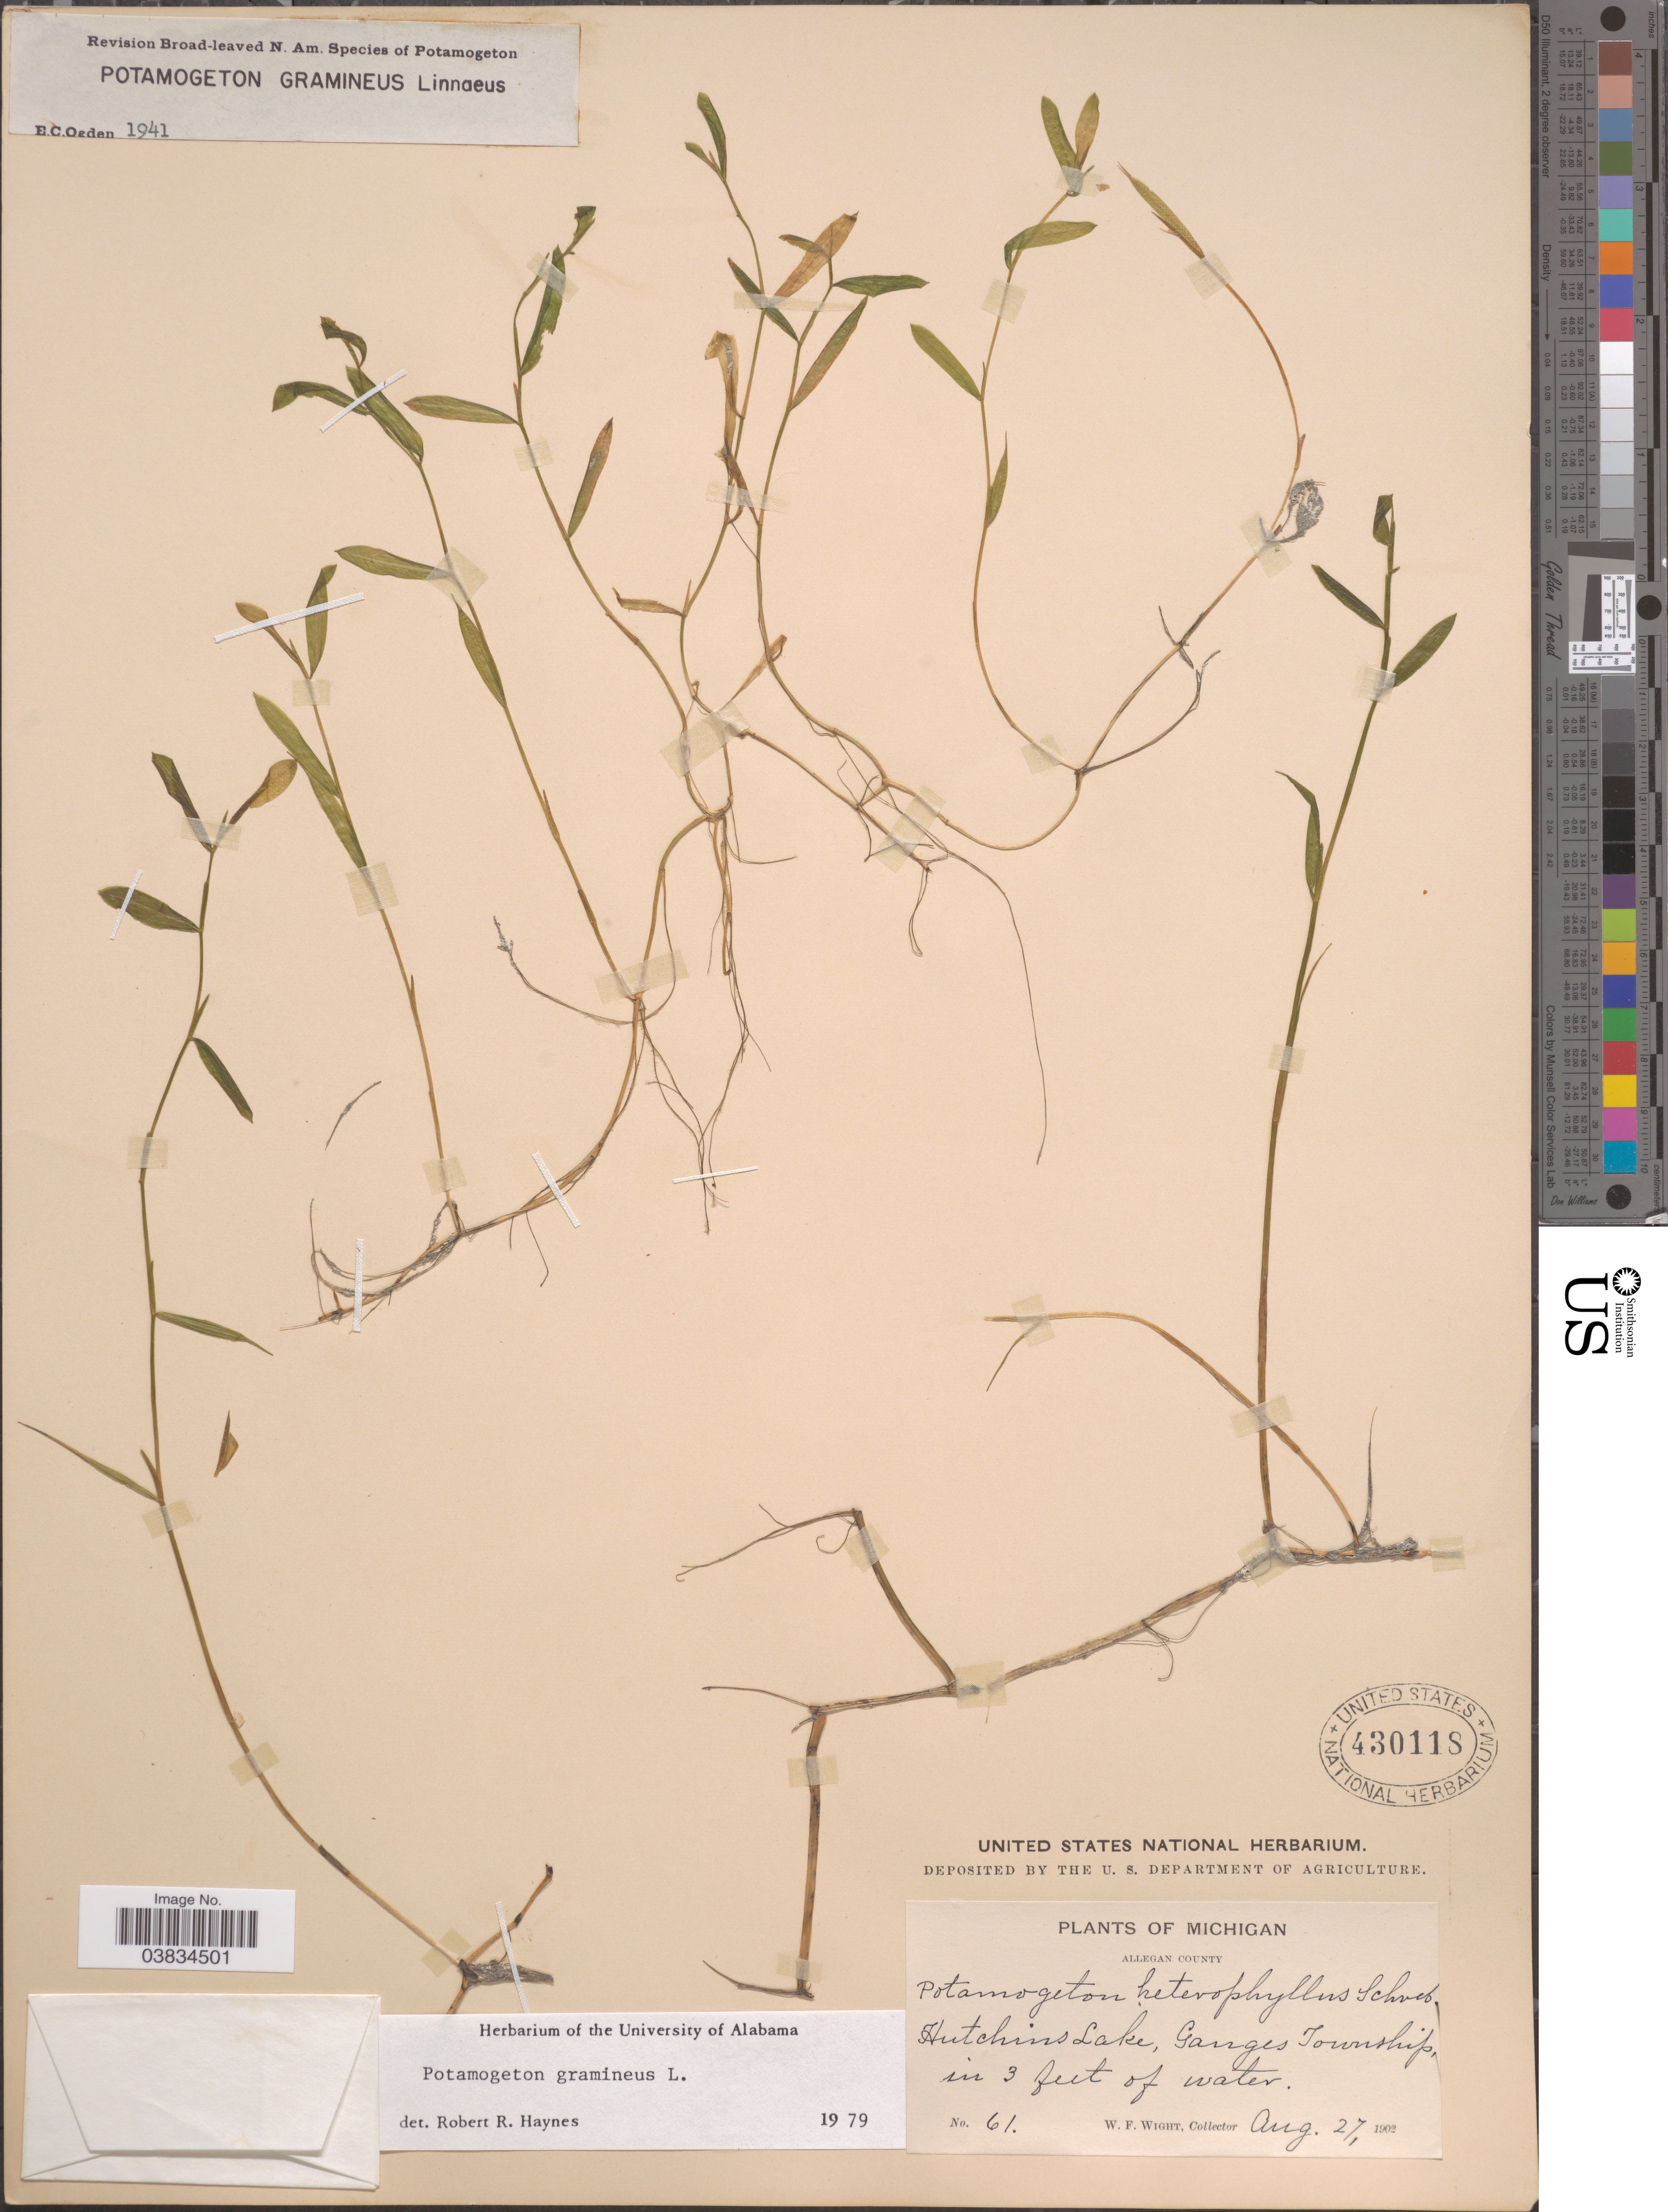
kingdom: Plantae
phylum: Tracheophyta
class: Liliopsida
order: Alismatales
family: Potamogetonaceae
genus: Potamogeton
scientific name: Potamogeton gramineus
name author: L.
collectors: W. Wight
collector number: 61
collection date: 1902-08-27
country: United States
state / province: Michigan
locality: Allegan County. Hutchins Lake, Ganges Township, in 3 feet of water.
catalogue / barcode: US 430118